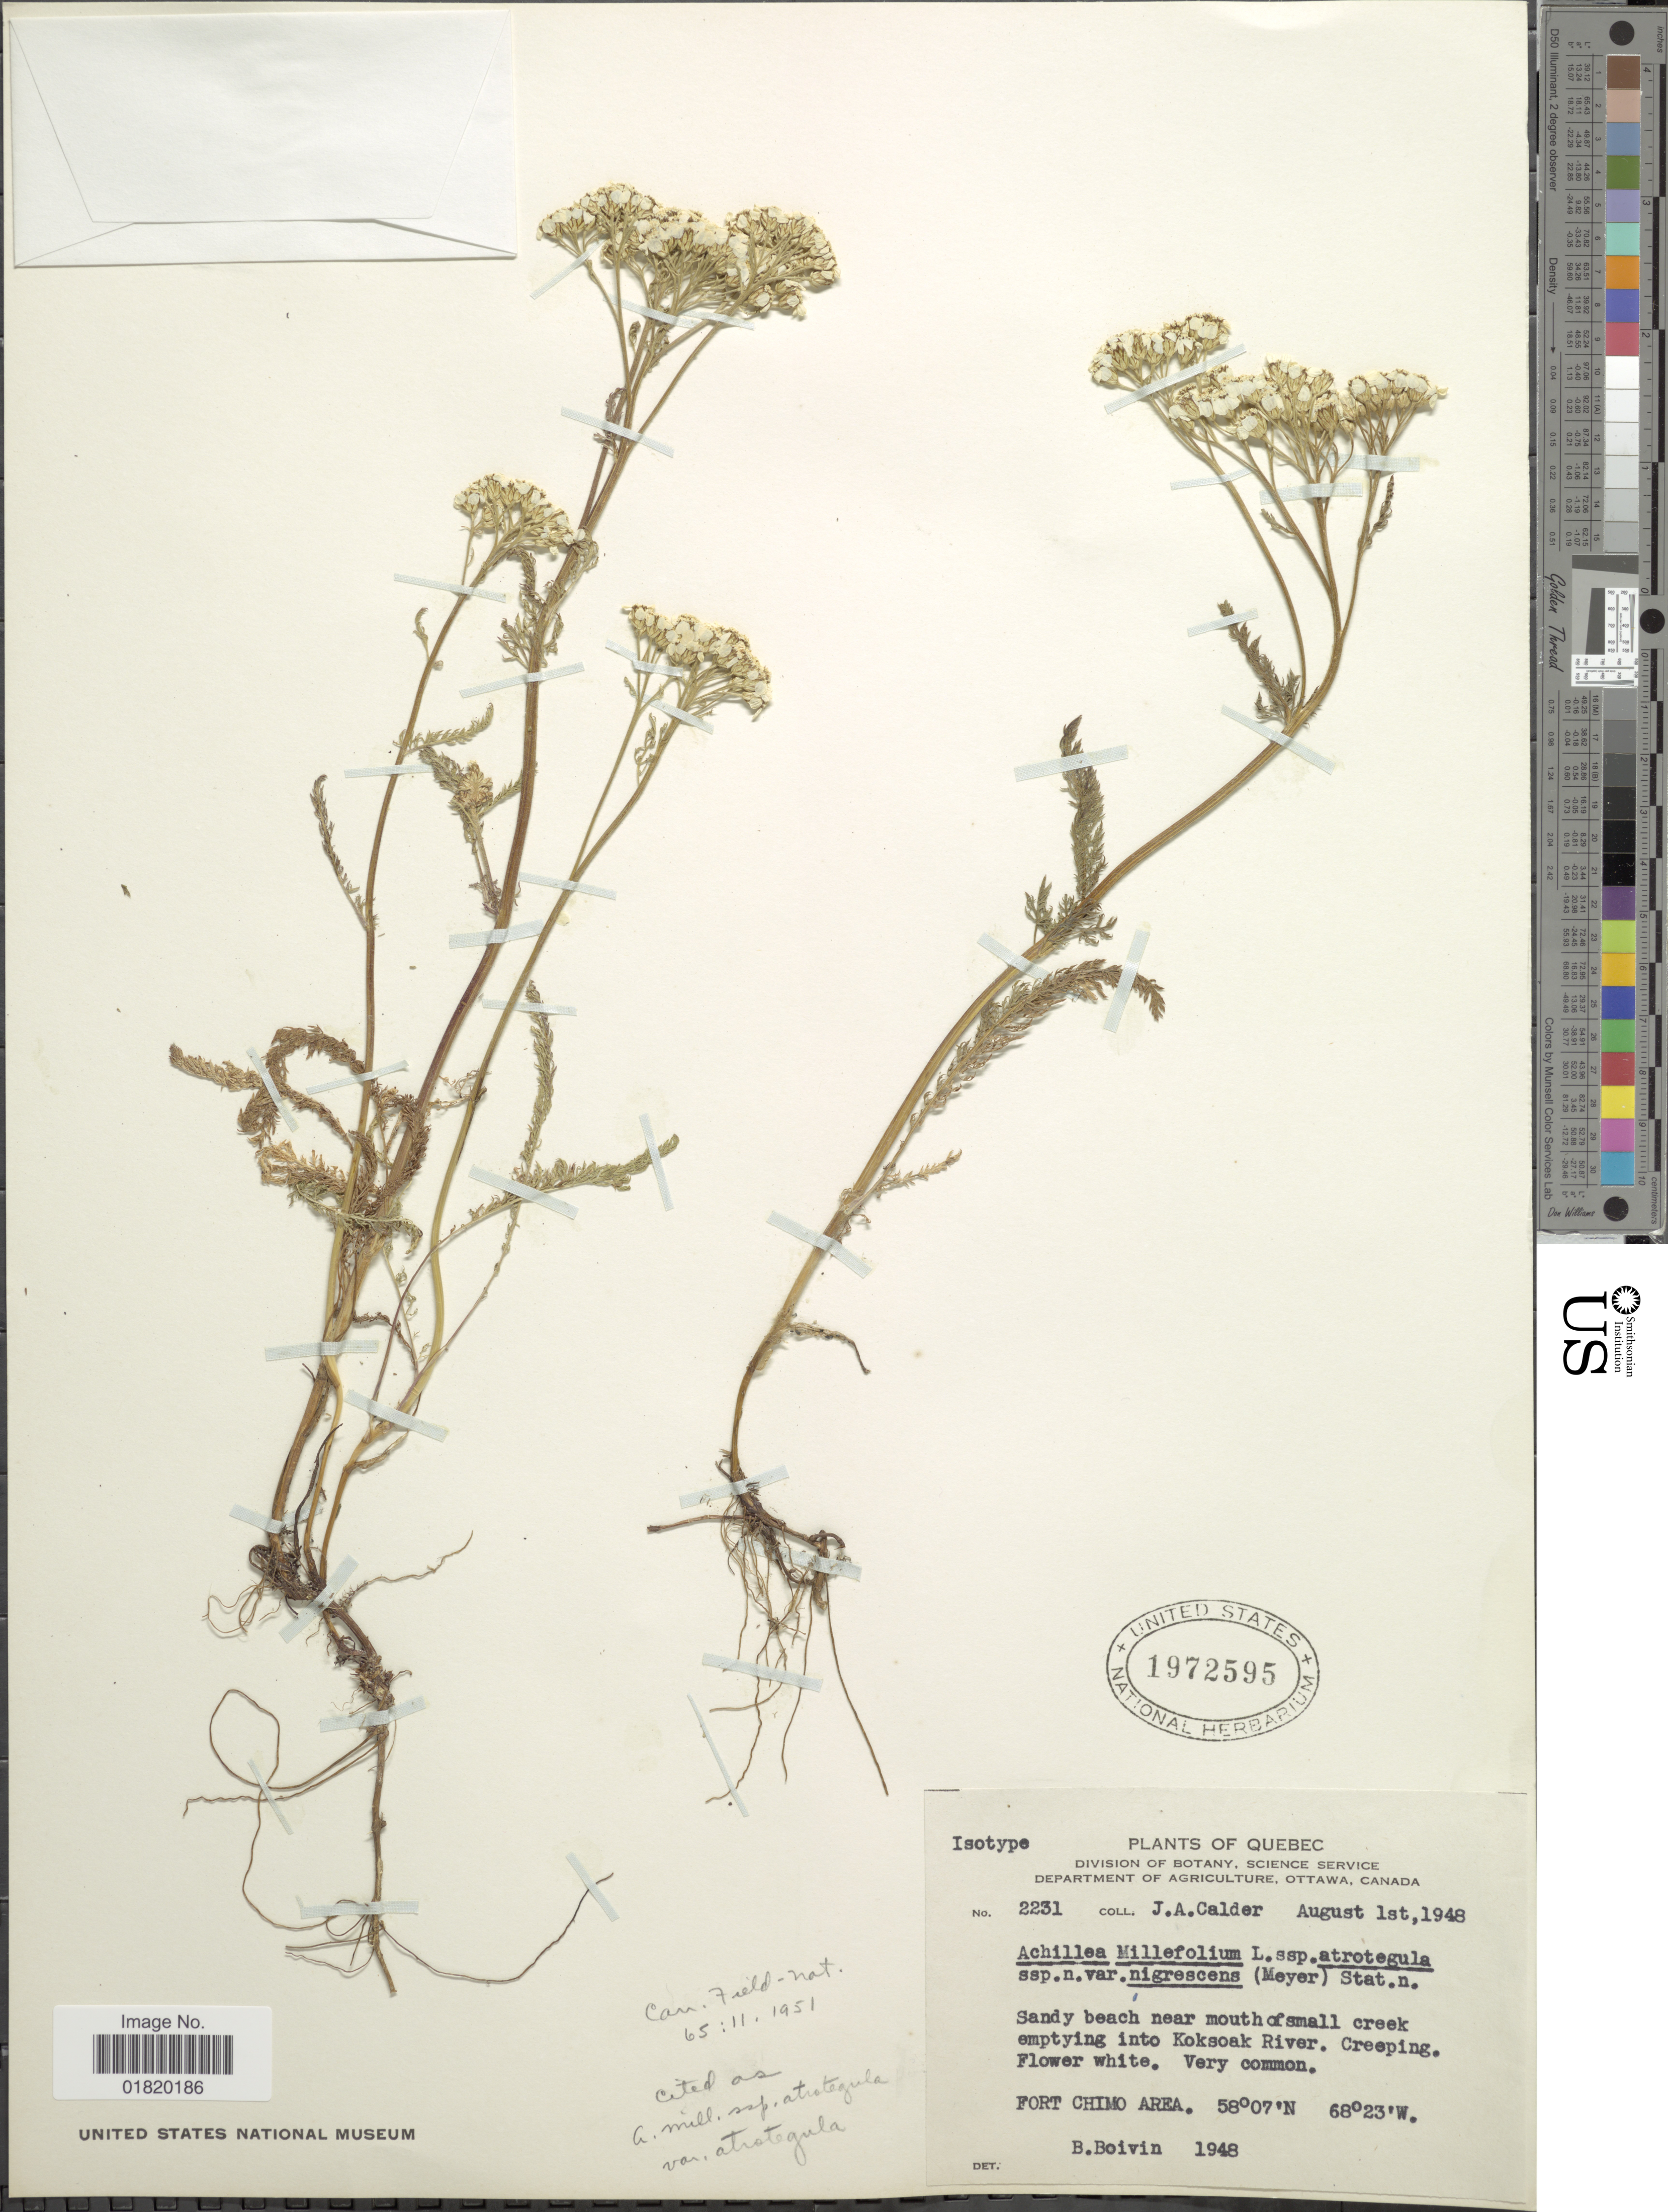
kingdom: Plantae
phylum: Tracheophyta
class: Magnoliopsida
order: Asterales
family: Asteraceae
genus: Achillea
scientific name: Achillea millefolium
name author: L.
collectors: J. A. Calder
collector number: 2231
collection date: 1948-08-01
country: Canada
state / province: Quebec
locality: Near mouth of small creek emptying into Koksoak River. Fort Chimo Area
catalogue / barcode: US 1972595